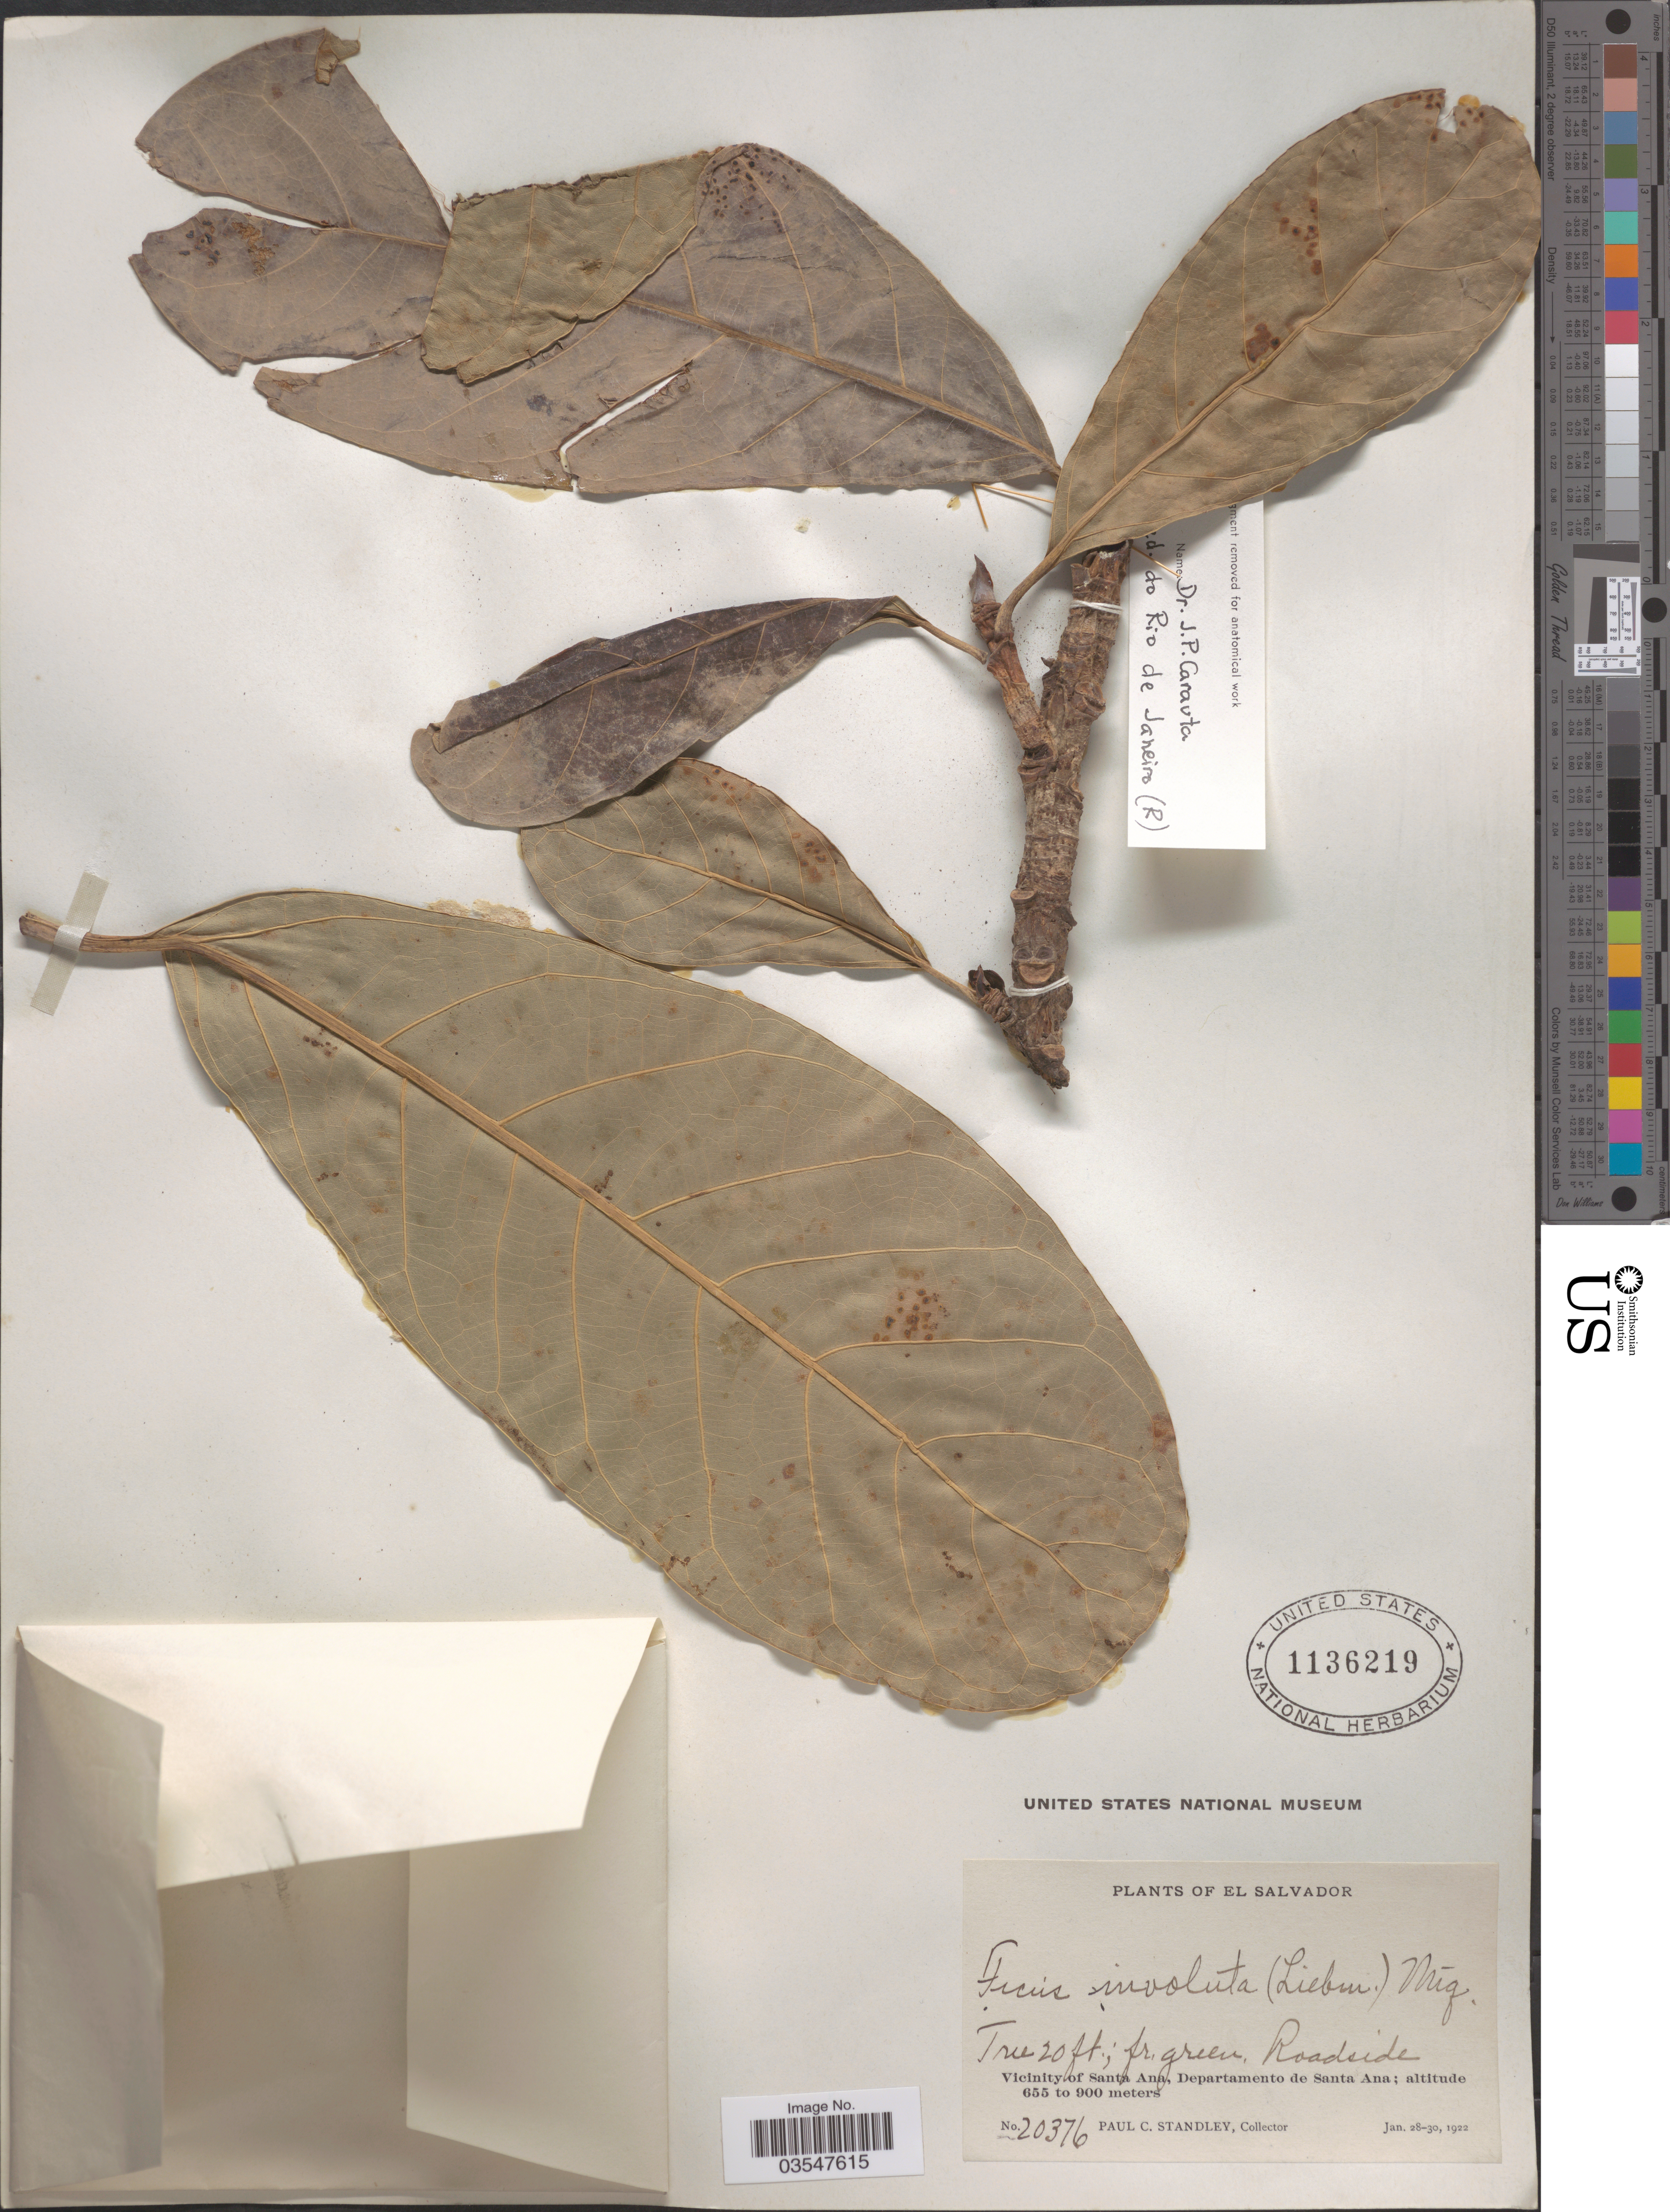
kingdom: Plantae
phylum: Tracheophyta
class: Magnoliopsida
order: Rosales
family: Moraceae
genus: Ficus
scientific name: Ficus obtusifolia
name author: Kunth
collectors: P. C. Standley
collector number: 20376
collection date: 1922-01-28/1922-01-30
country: El Salvador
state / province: Santa Ana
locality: Roadside. Vicinity of Santa Ana, Departamento de Santa Ana.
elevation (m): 655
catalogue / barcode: US 1136219